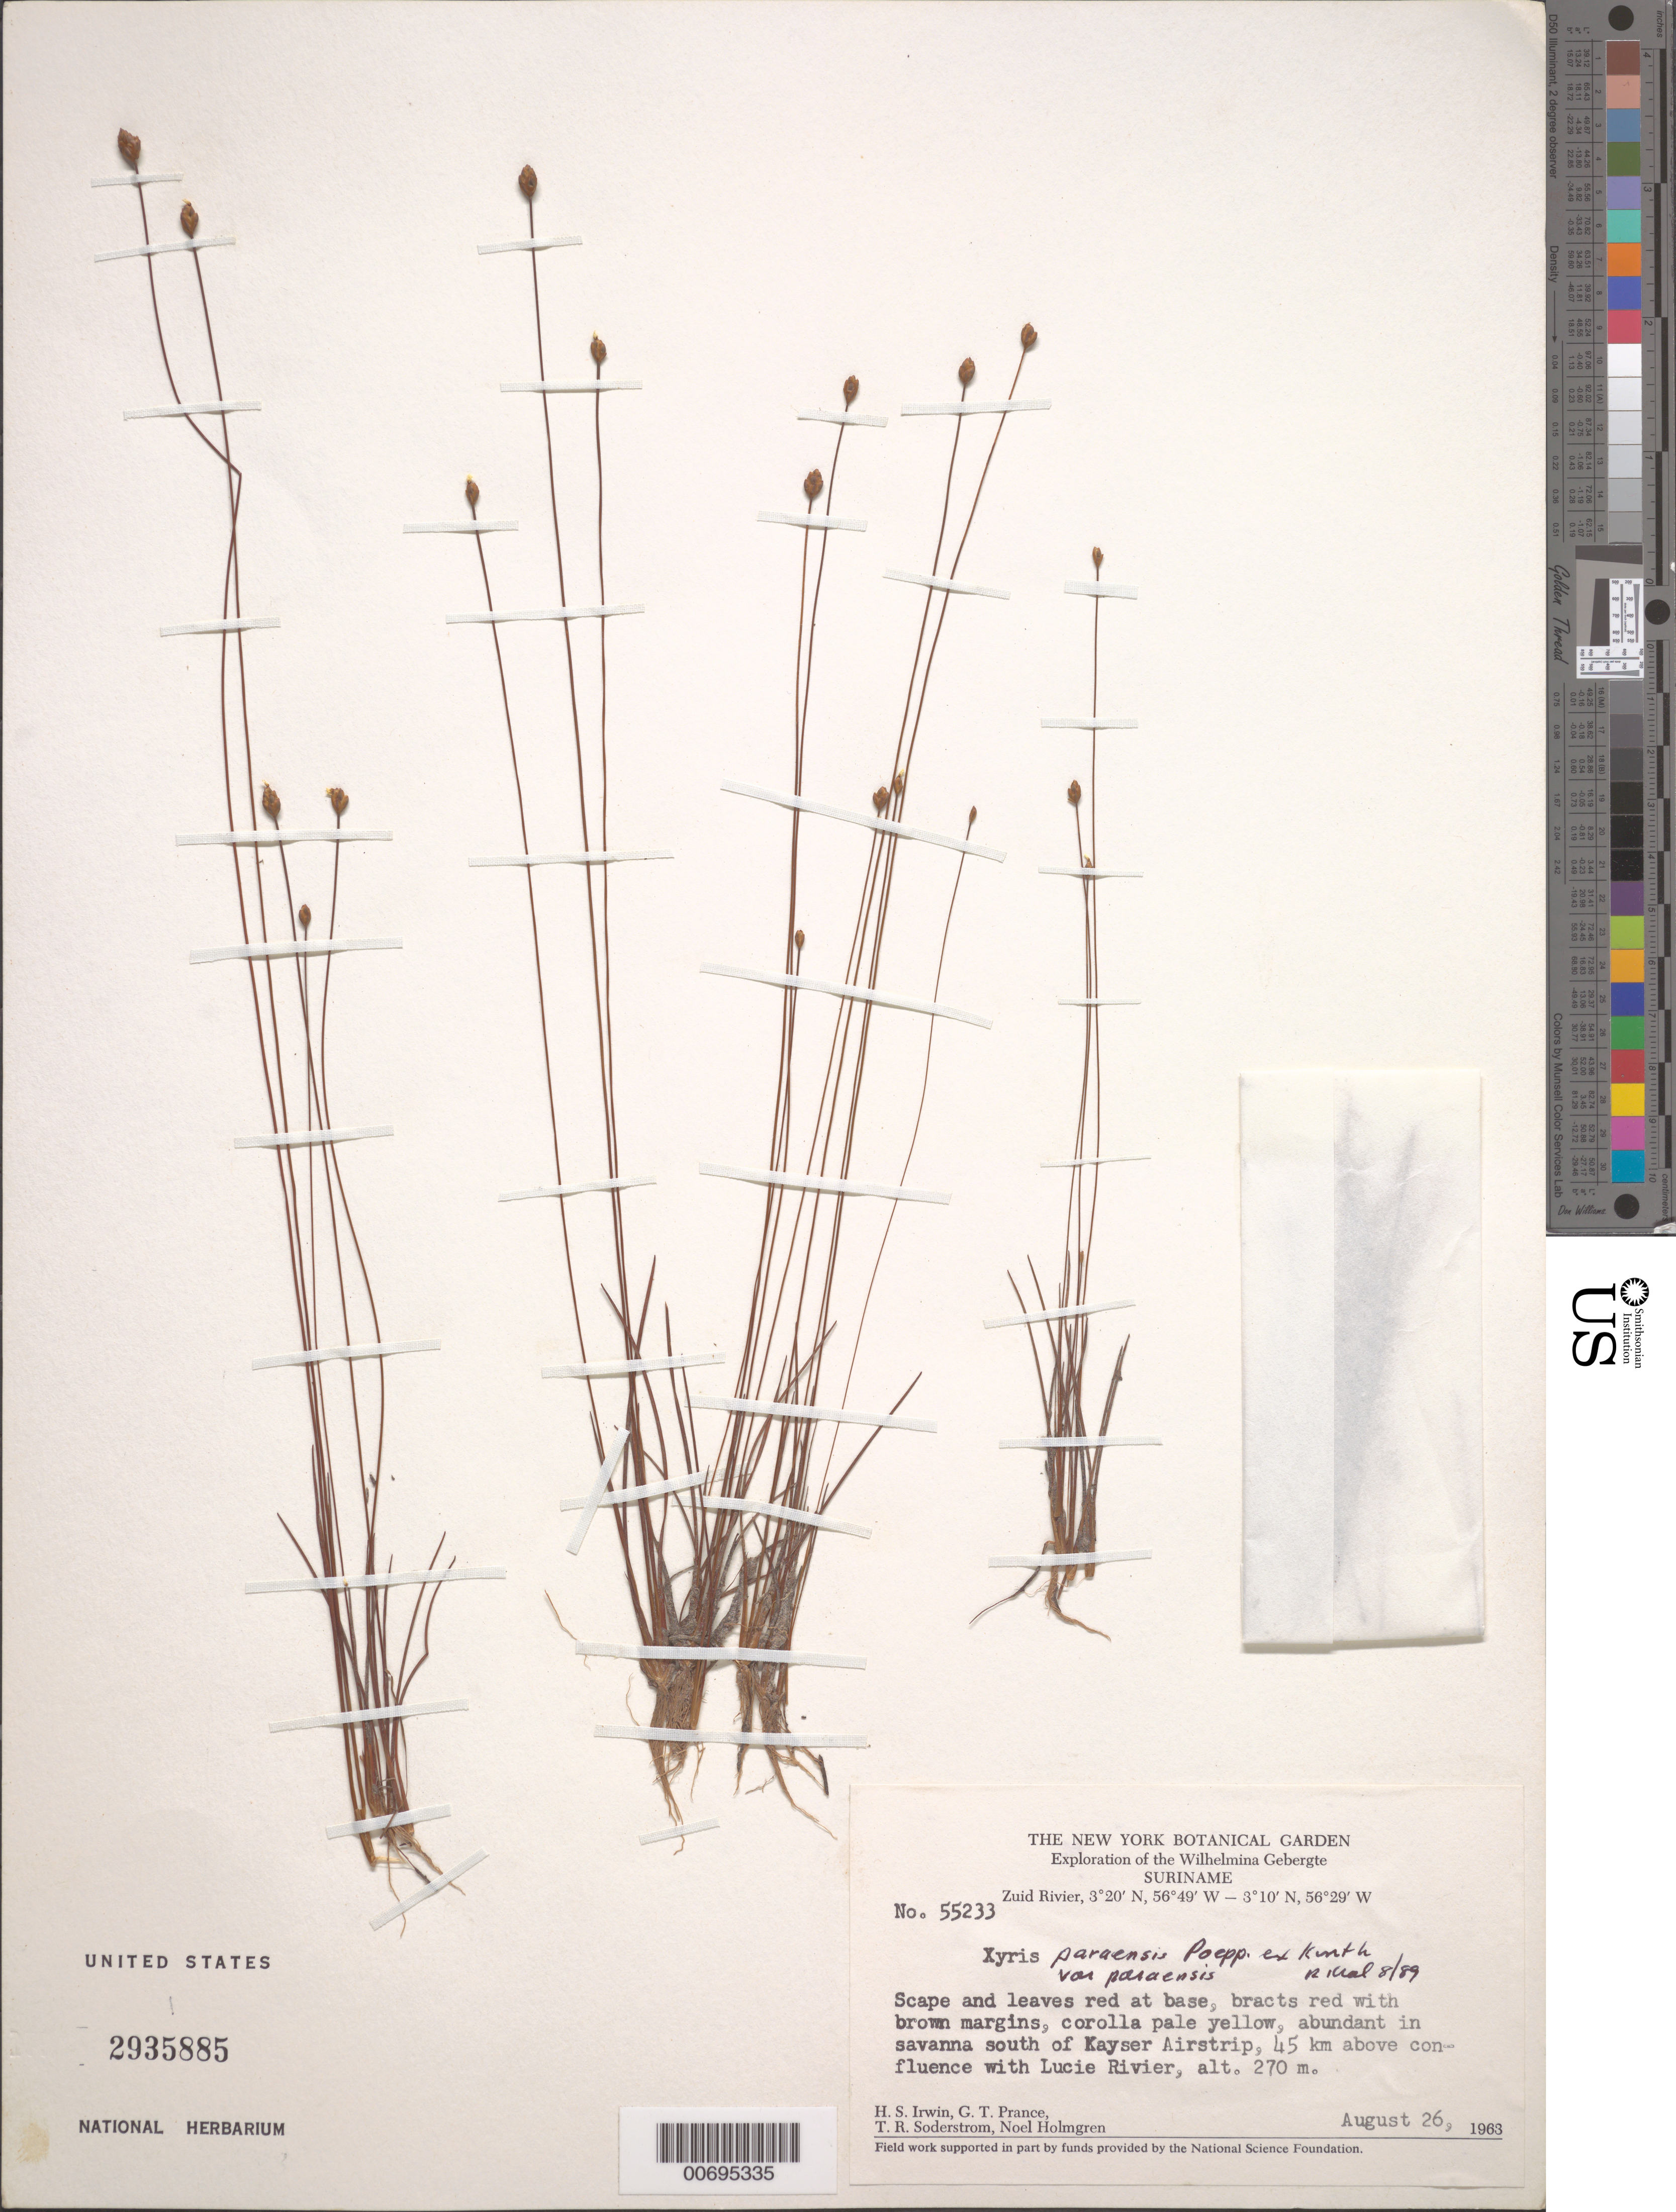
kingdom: Plantae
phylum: Tracheophyta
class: Liliopsida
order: Poales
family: Xyridaceae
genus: Xyris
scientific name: Xyris paraensis var. longiceps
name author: (Malme) L.B. Sm. & Downs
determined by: Kral, Robert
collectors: H. Irwin, G. T. Prance, T. R. Soderstrom & N. H. Holmgren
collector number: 55233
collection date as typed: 26-Aug-63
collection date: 1963-08-26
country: Suriname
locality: Kayser Airstrip, Zuid R., 45 km above confl. with Lucie R., Wilhelmina Gebergte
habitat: Savanna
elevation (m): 270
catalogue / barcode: US 2935885